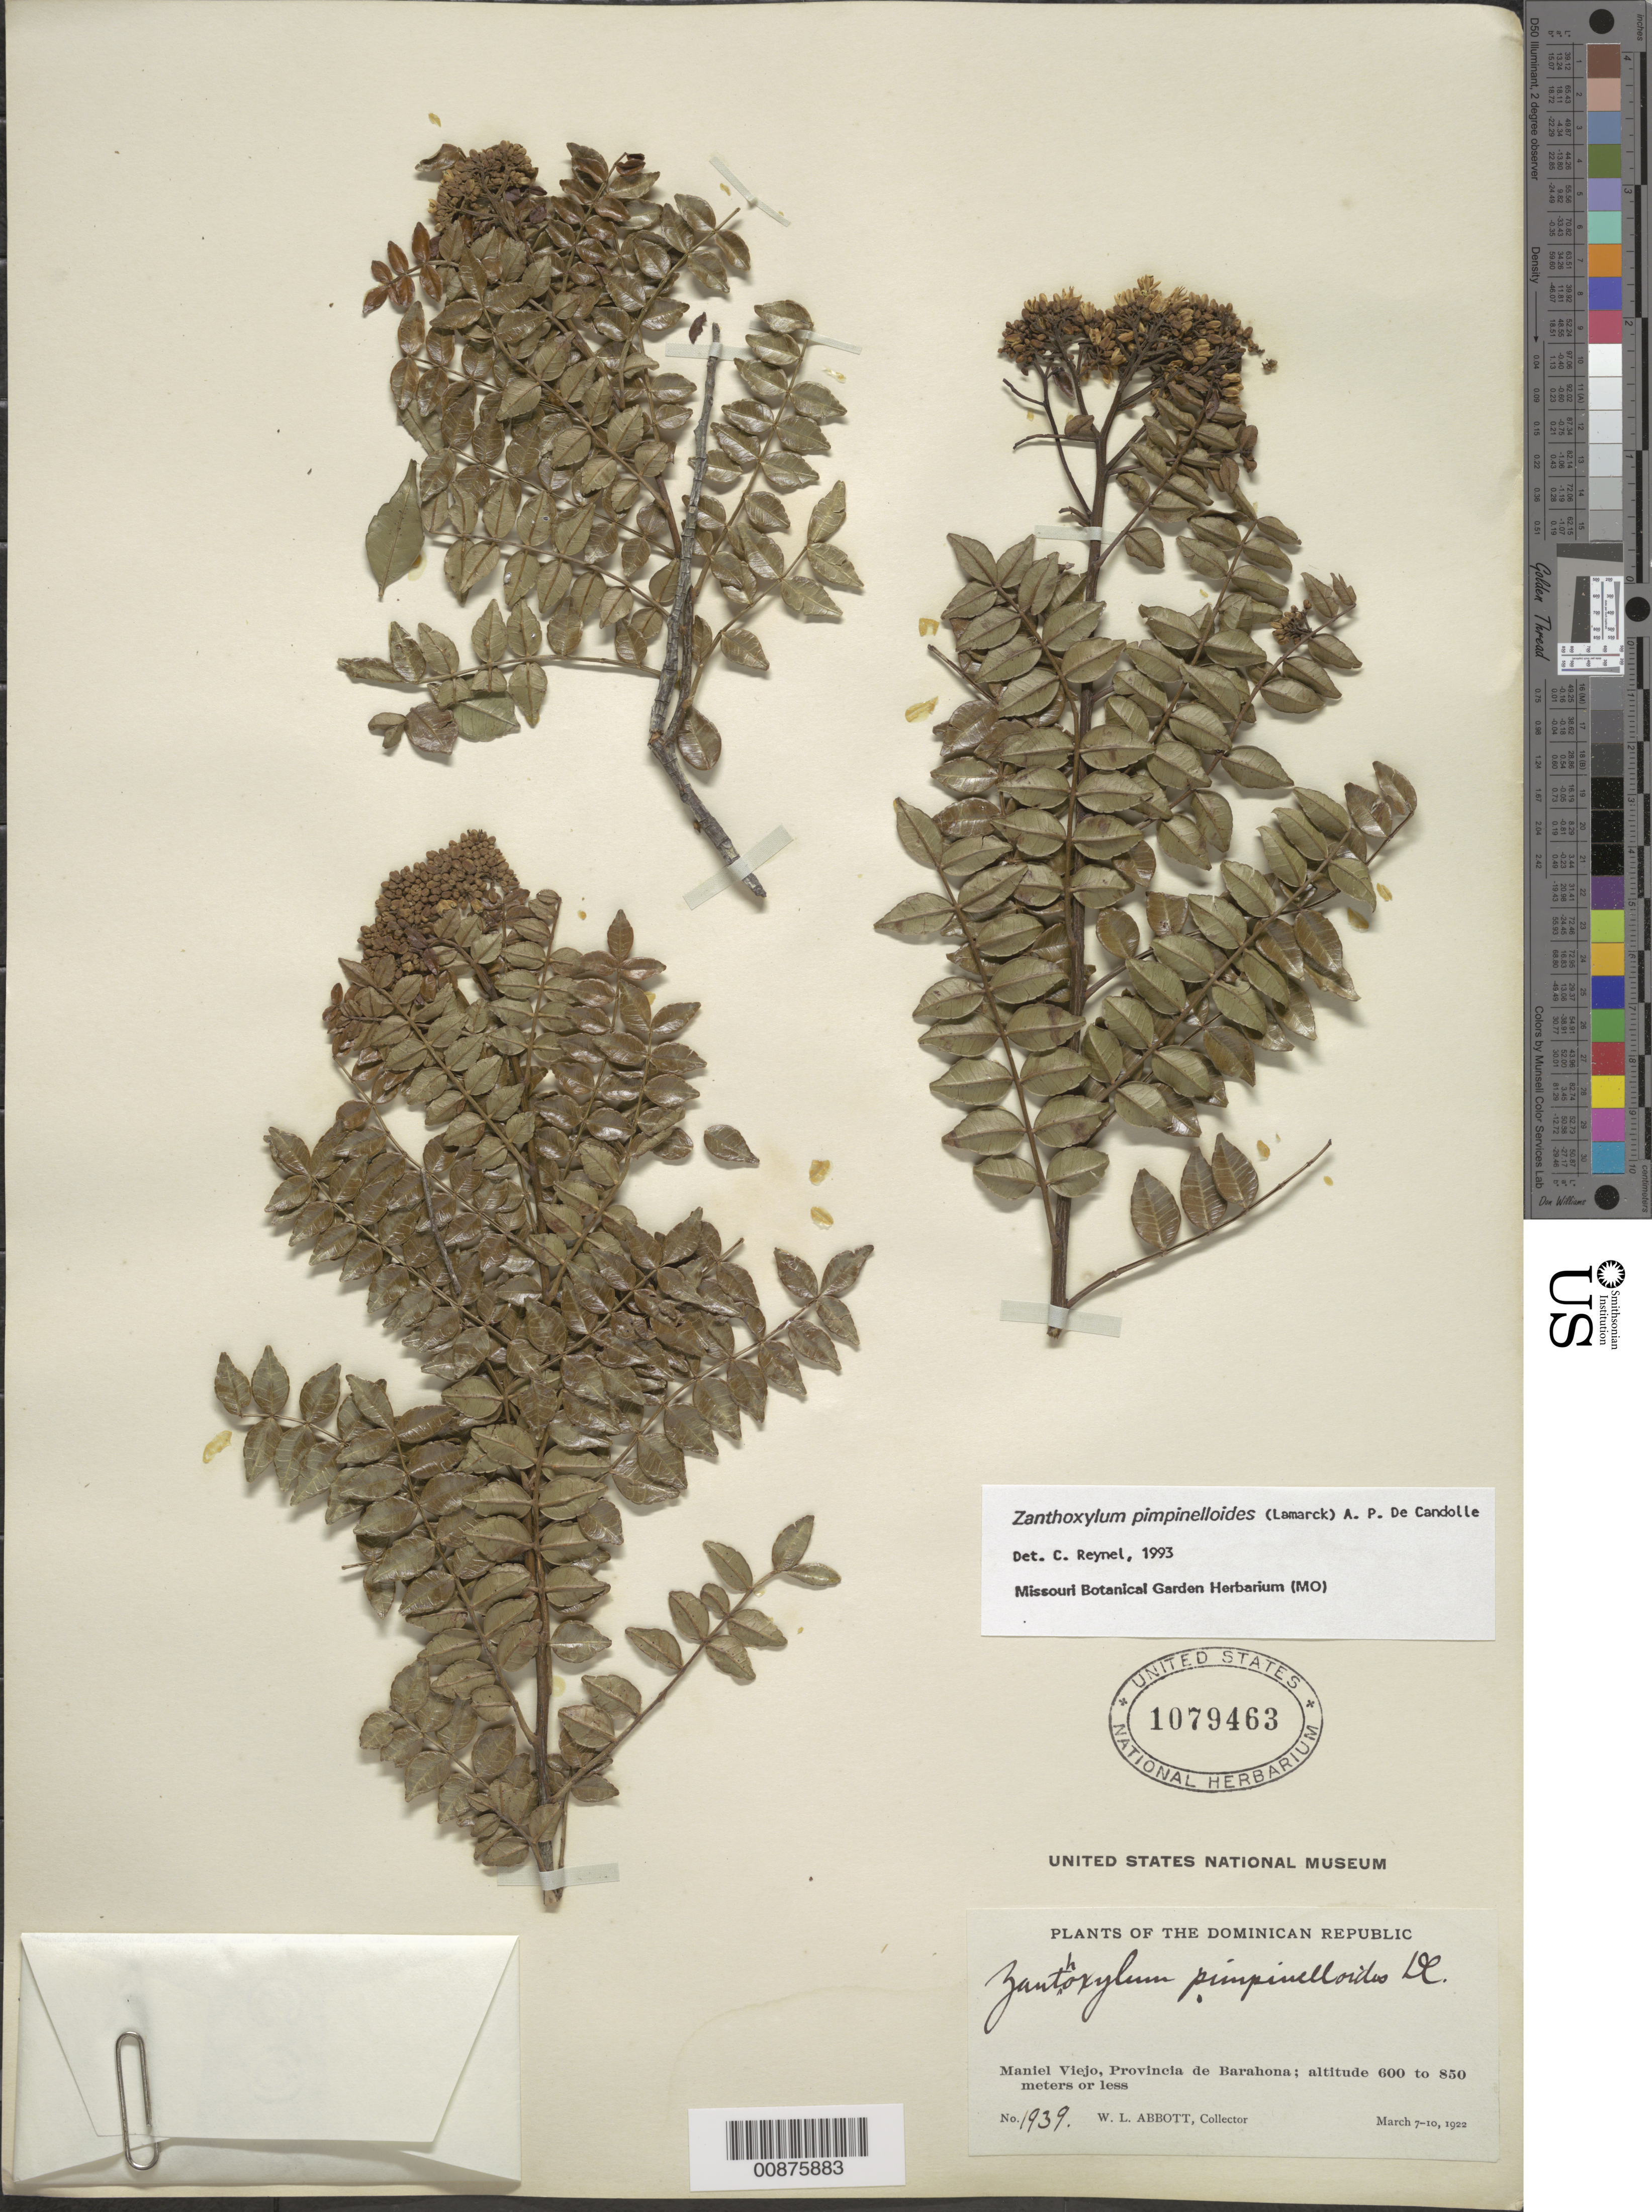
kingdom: Plantae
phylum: Tracheophyta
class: Magnoliopsida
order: Sapindales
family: Rutaceae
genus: Zanthoxylum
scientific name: Zanthoxylum pimpinelloides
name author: (Lam.) DC.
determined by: Reynel, Carlos A., (MO), Missouri Botanical Garden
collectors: W. L. Abbott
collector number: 1939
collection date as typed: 07 Mar 1922 to 10 Mar 1922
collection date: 1922-03-07/1922-03-10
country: Dominican Republic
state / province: Barahona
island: Hispaniola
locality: Maniel Viejo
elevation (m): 600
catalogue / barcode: US 1079463